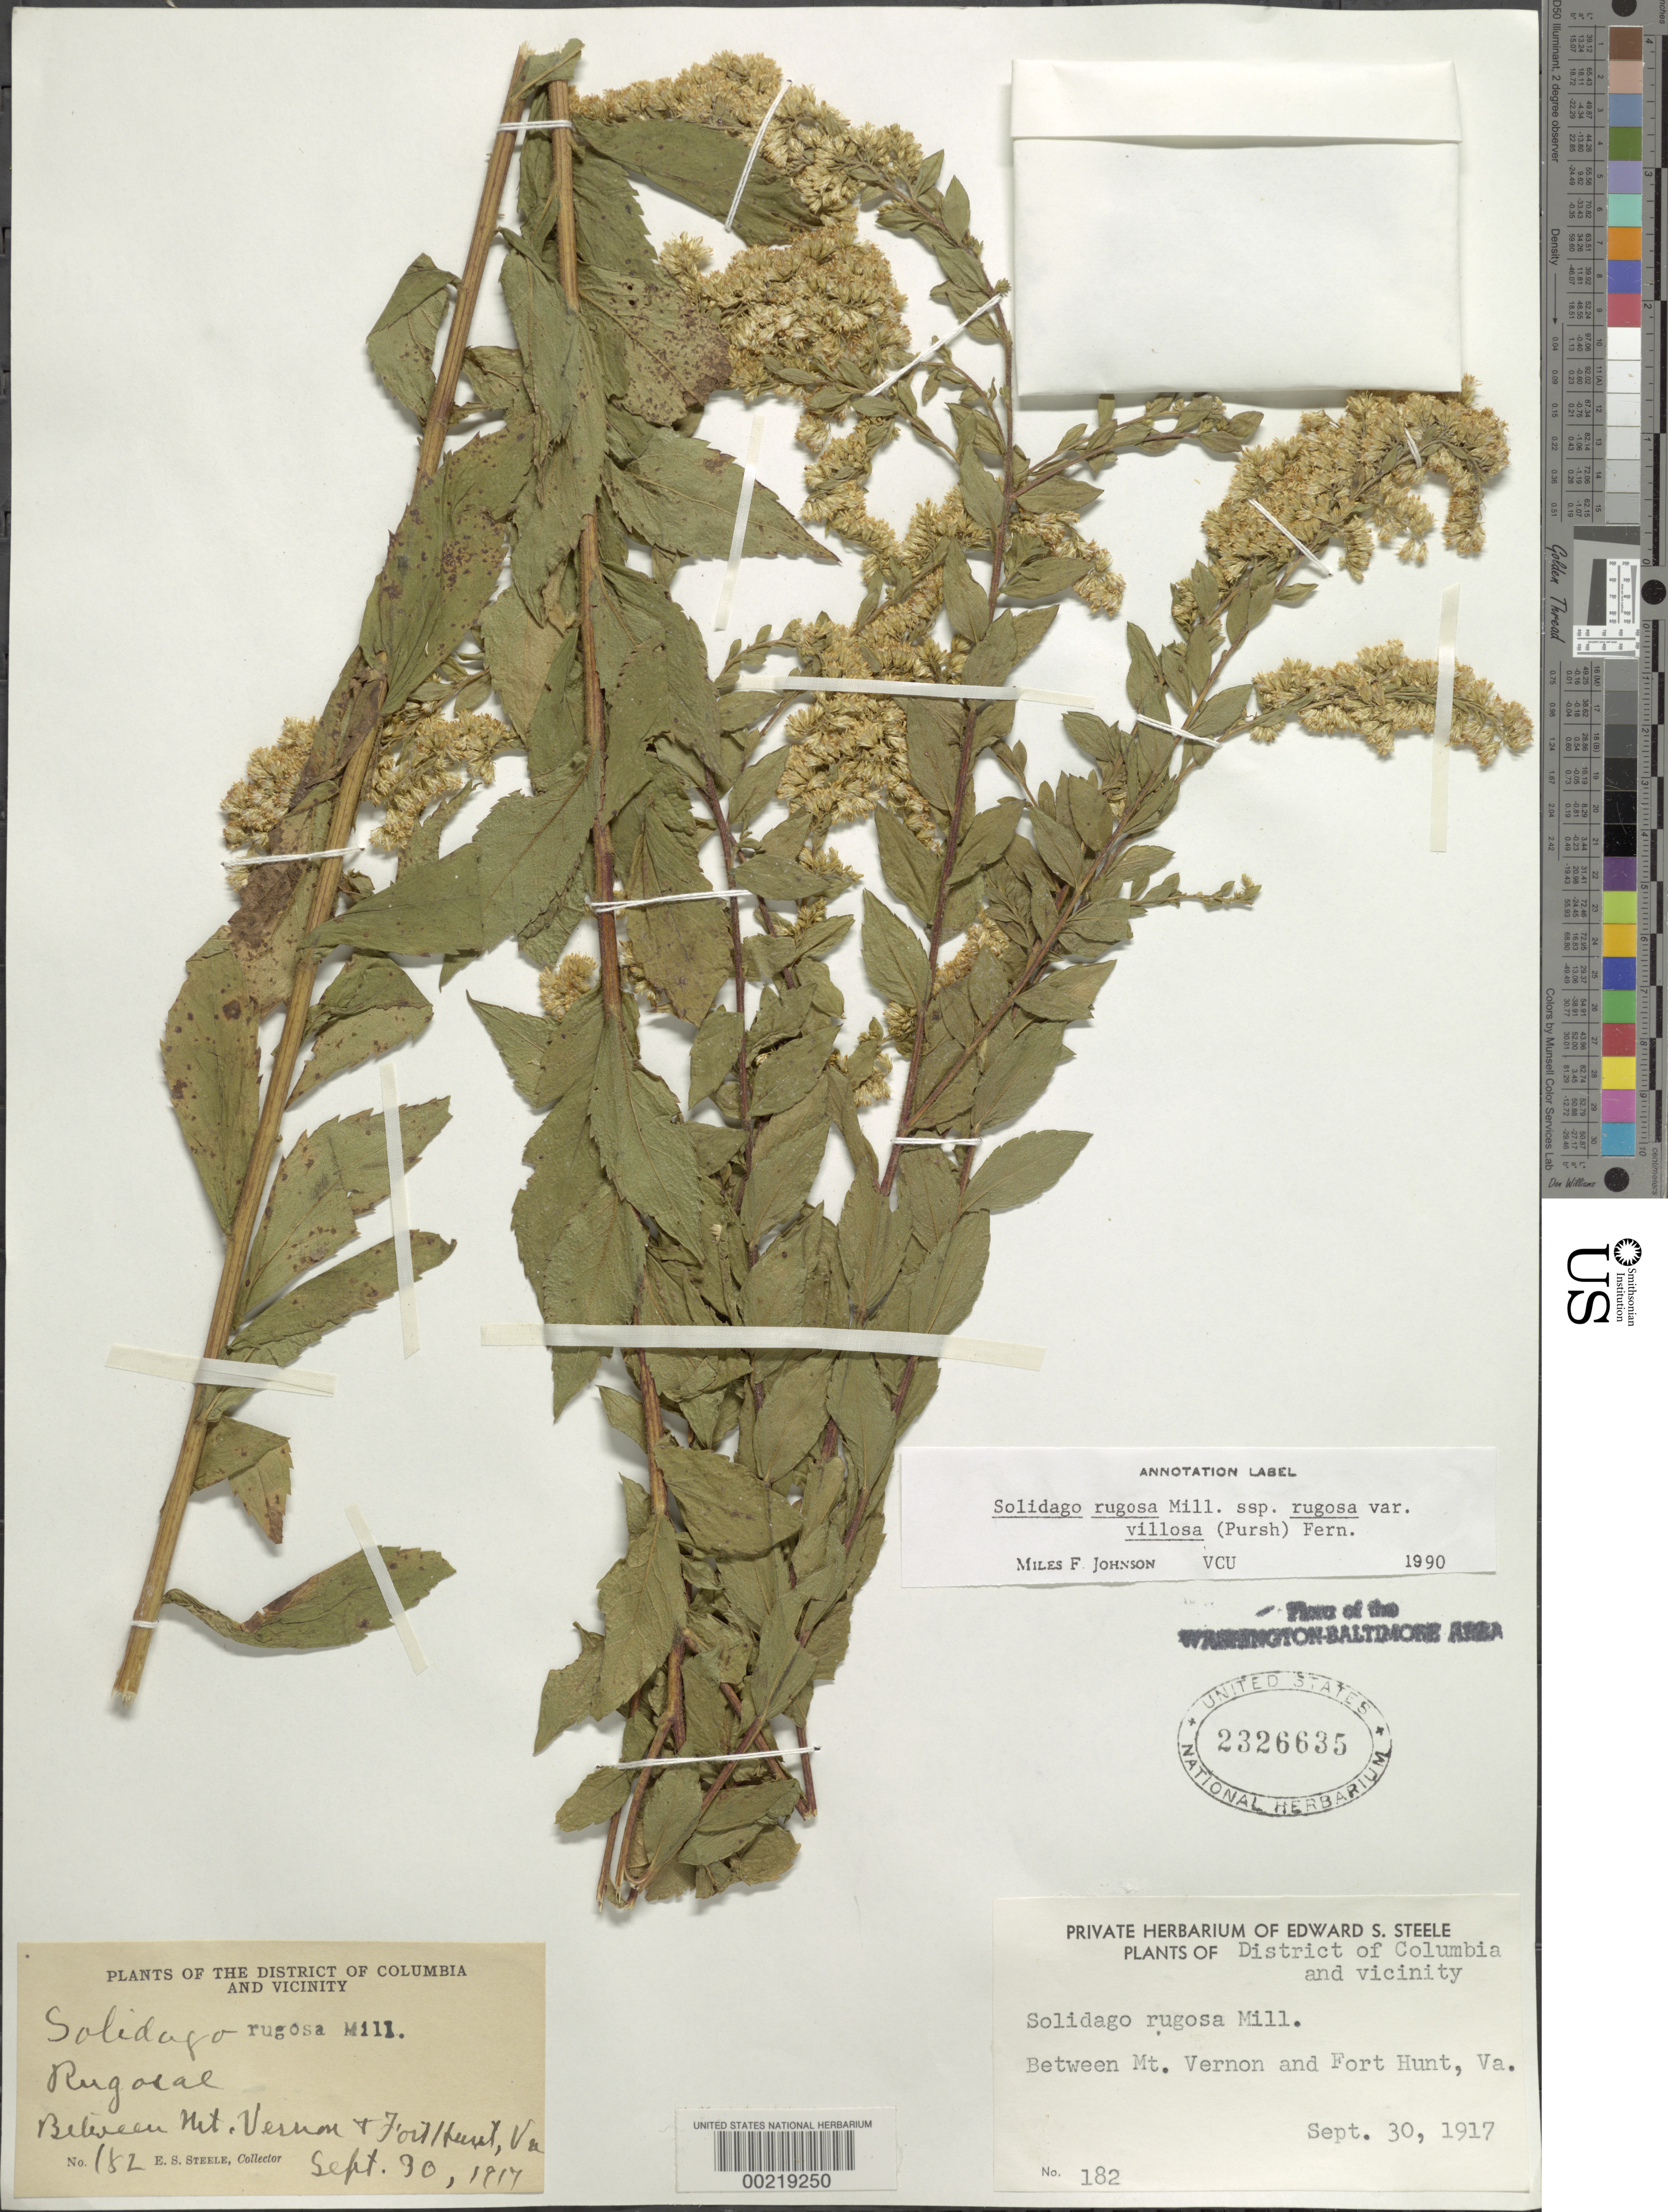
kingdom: Plantae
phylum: Tracheophyta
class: Magnoliopsida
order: Asterales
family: Asteraceae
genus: Solidago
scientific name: Solidago rugosa var. villosa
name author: Mill.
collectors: E. Steele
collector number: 182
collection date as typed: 30 Sep 1917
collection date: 1917-09-30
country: United States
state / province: Virginia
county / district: Fairfax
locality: between Mt Vernon and Ft Hunt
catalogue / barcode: US 2326635